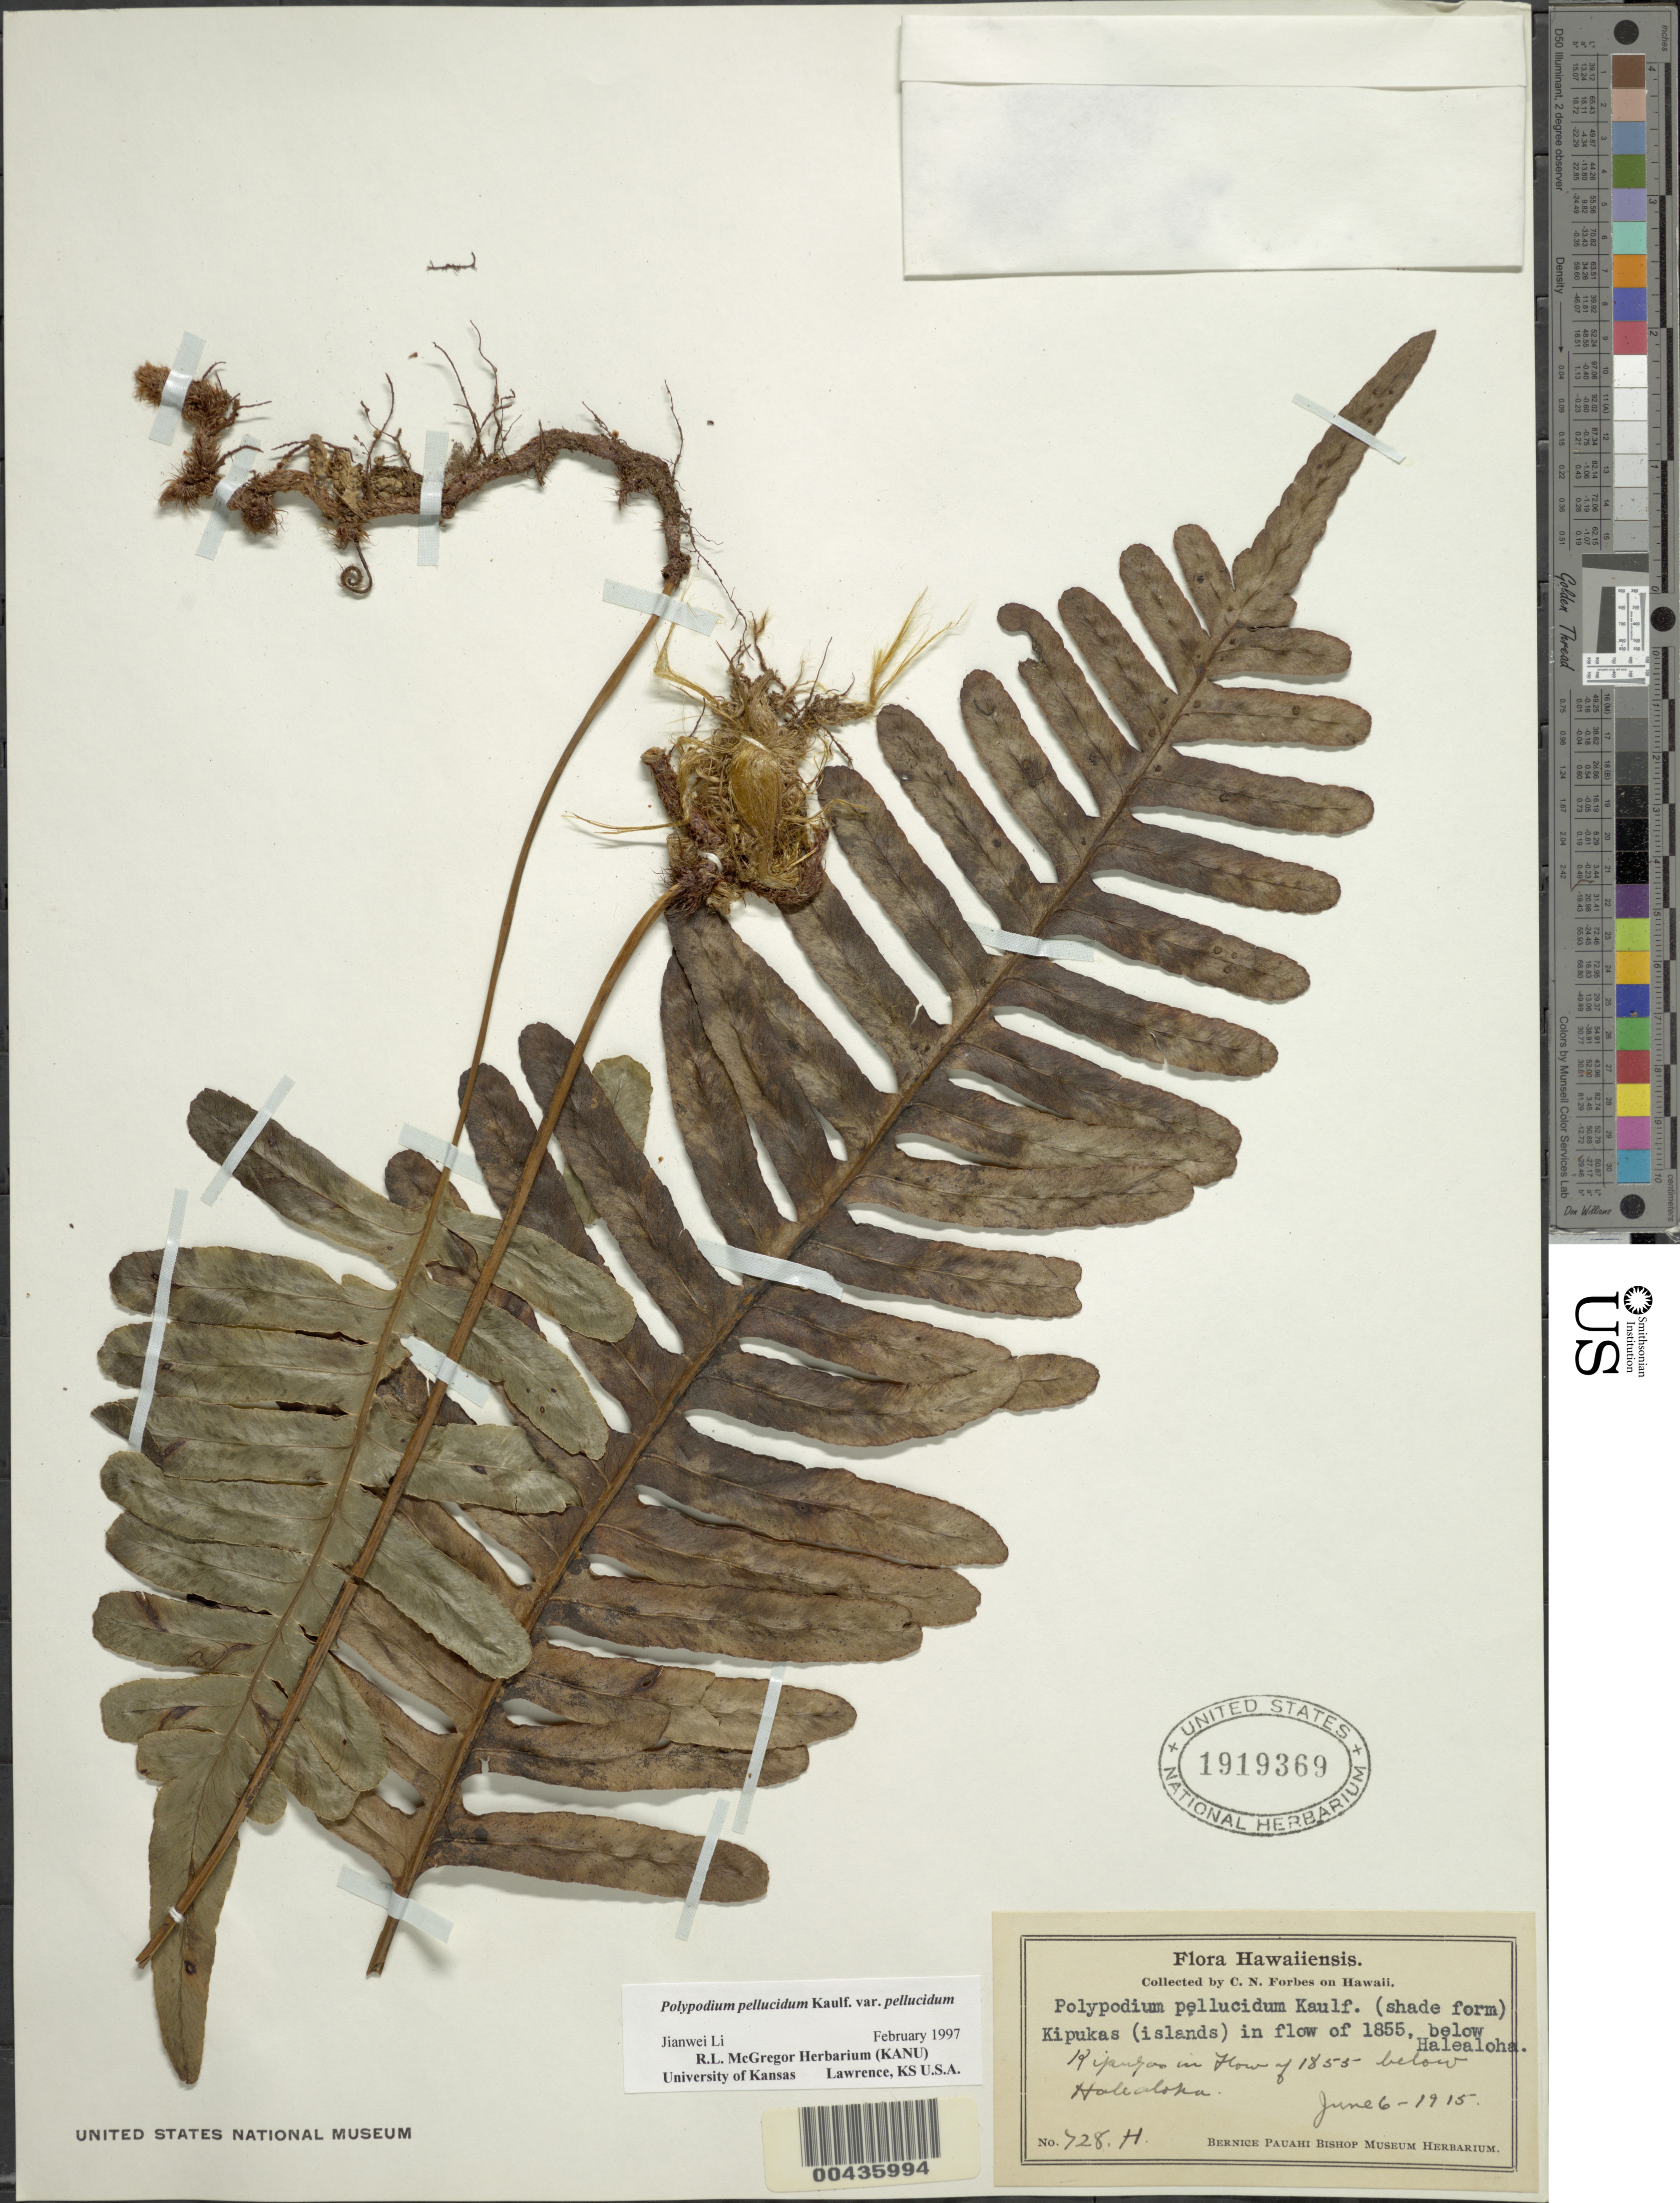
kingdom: Plantae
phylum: Tracheophyta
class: Polypodiopsida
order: Polypodiales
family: Polypodiaceae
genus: Polypodium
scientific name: Polypodium pellucidum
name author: Kaulf.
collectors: C. N. Forbes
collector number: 728.H.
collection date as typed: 6 Jun 1915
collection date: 1915-06-06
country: United States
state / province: Hawaii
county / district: Hawaii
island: Hawaii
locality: Kipukas (islands) in flow of 1855, below Halealoha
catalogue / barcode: US 1919369